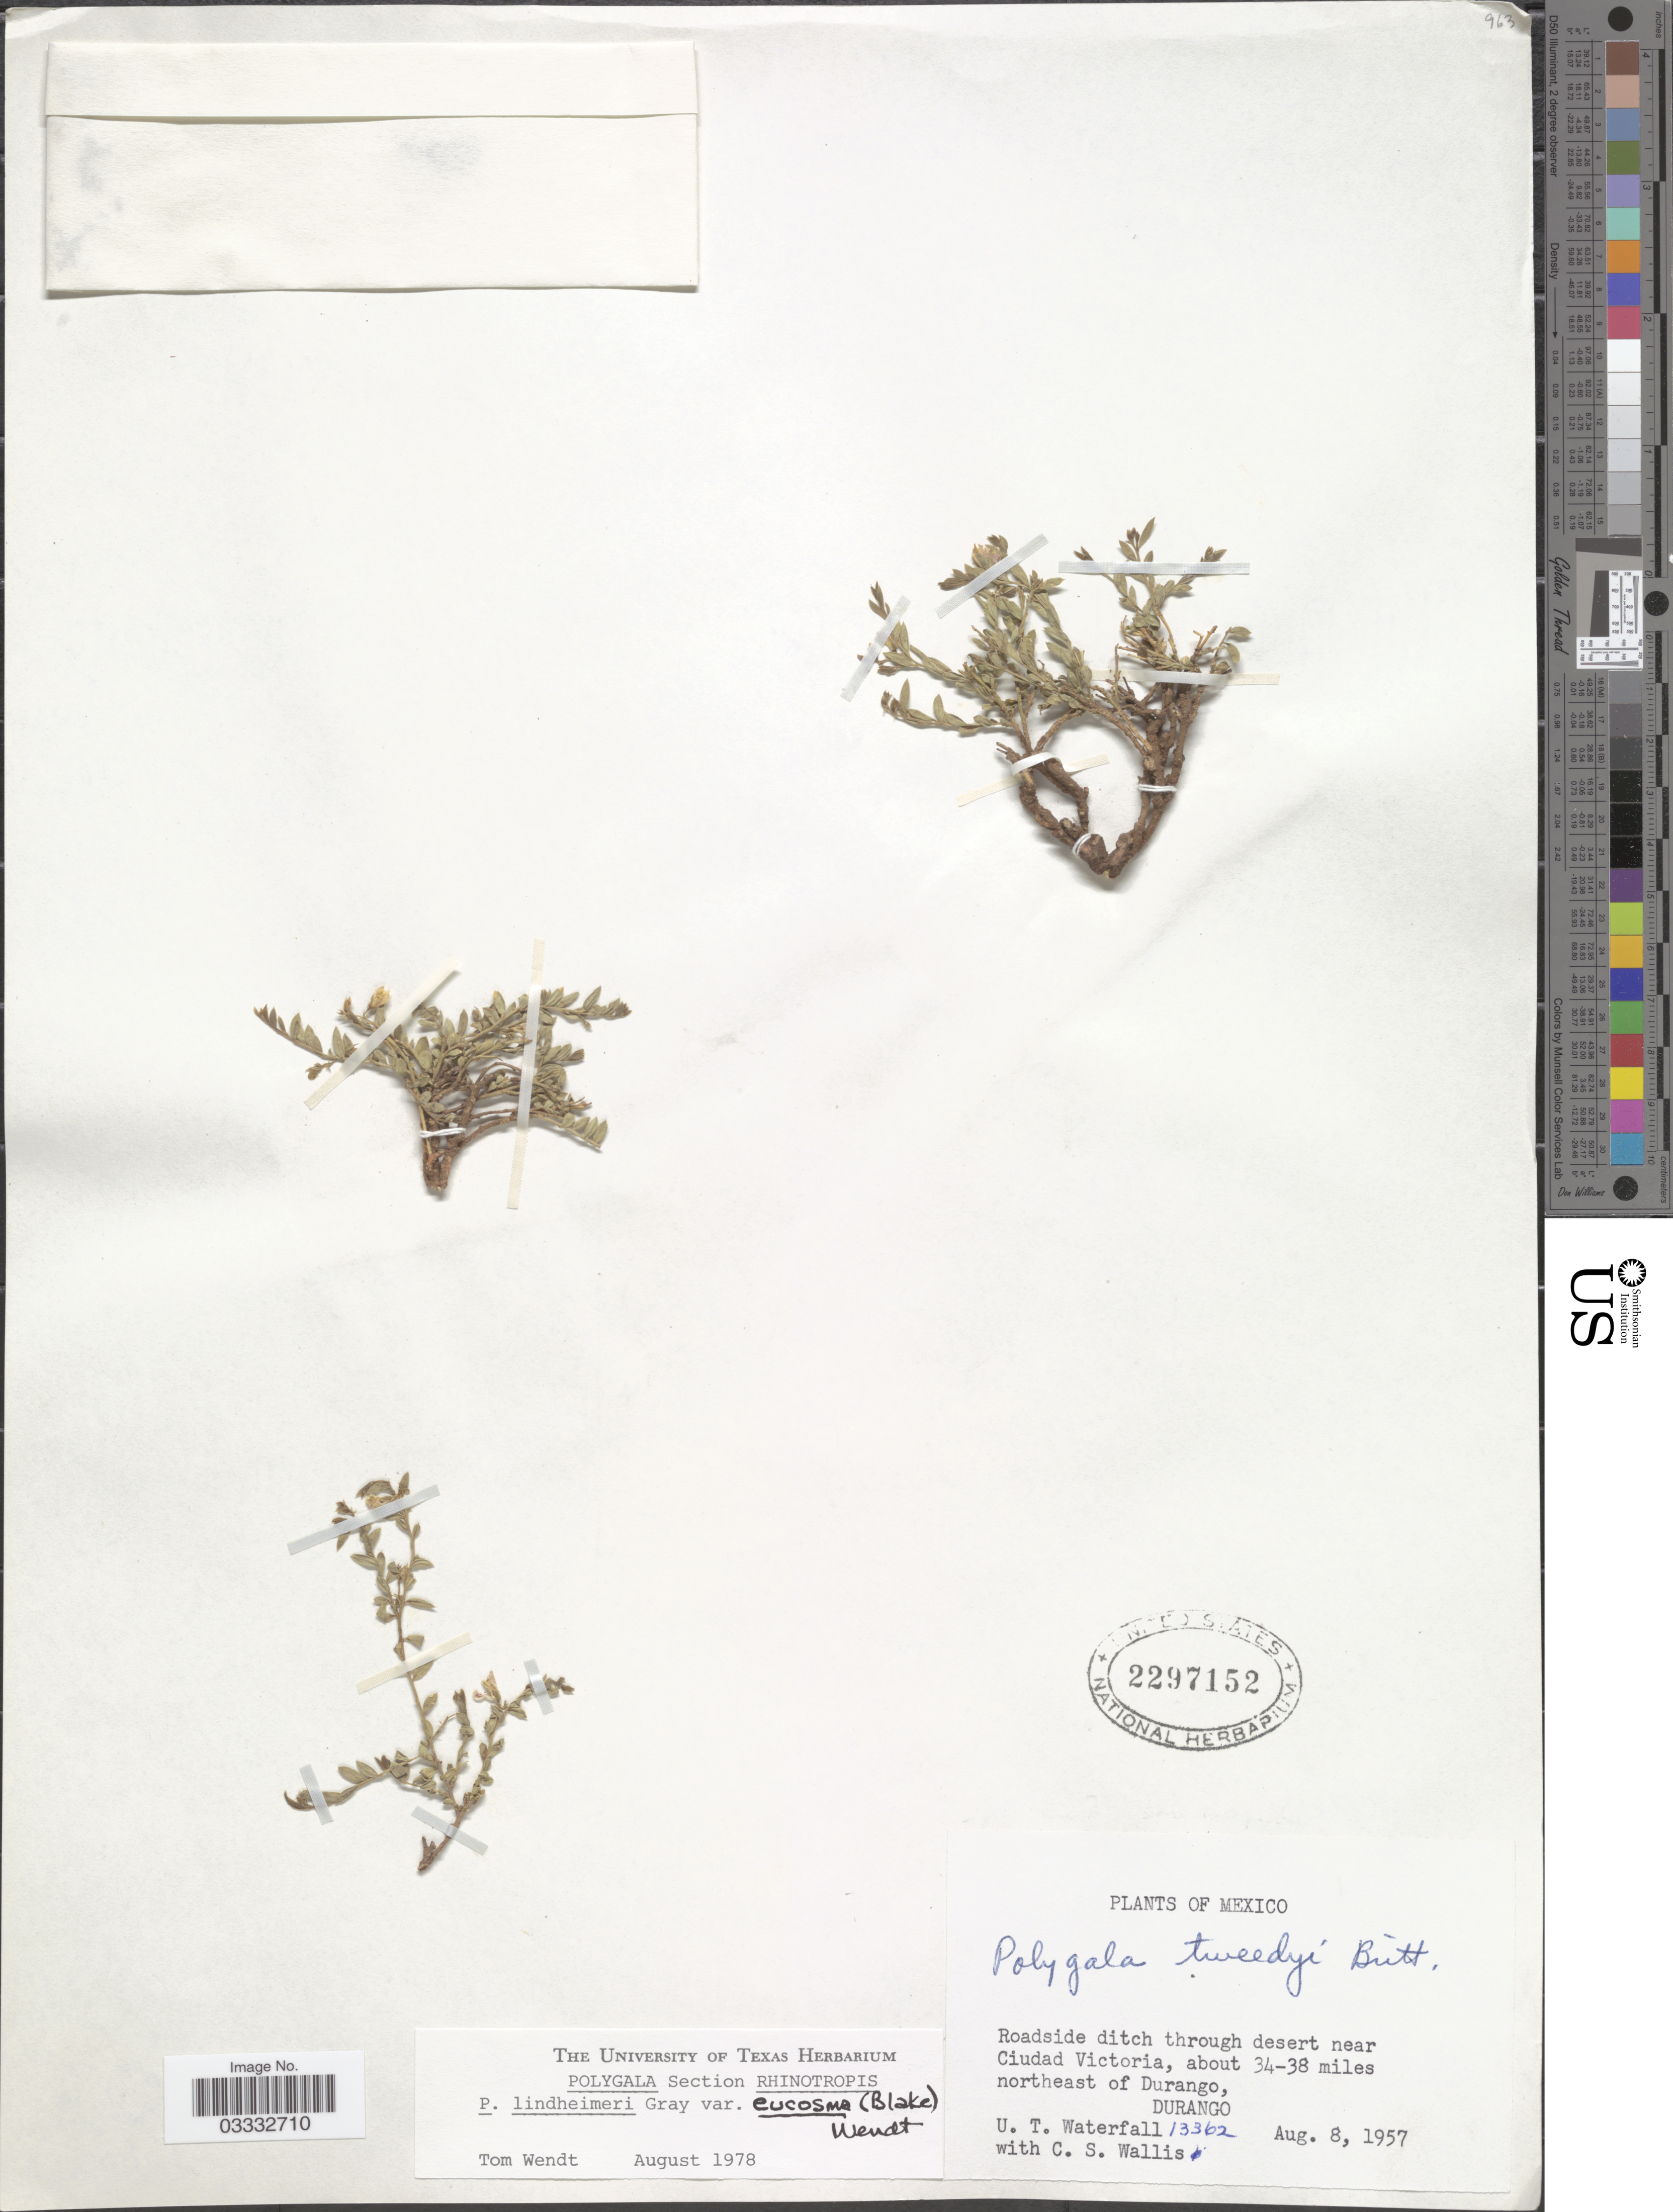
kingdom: Plantae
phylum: Tracheophyta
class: Magnoliopsida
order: Fabales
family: Polygalaceae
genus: Rhinotropis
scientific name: Rhinotropis lindheimeri var. eucosma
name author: (S.F. Blake) J.R. Abbott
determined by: Strong, Mark T., (BOT), Smithsonian Institution - National Museum of Natural History (UNITED STATES)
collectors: U. T. Waterfall & C. S. Wallis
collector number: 13362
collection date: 1957-08-08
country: Mexico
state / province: Durango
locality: Near Ciudad Victoria, about 34-38 miles northeast of Durango.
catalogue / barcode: US 2297152